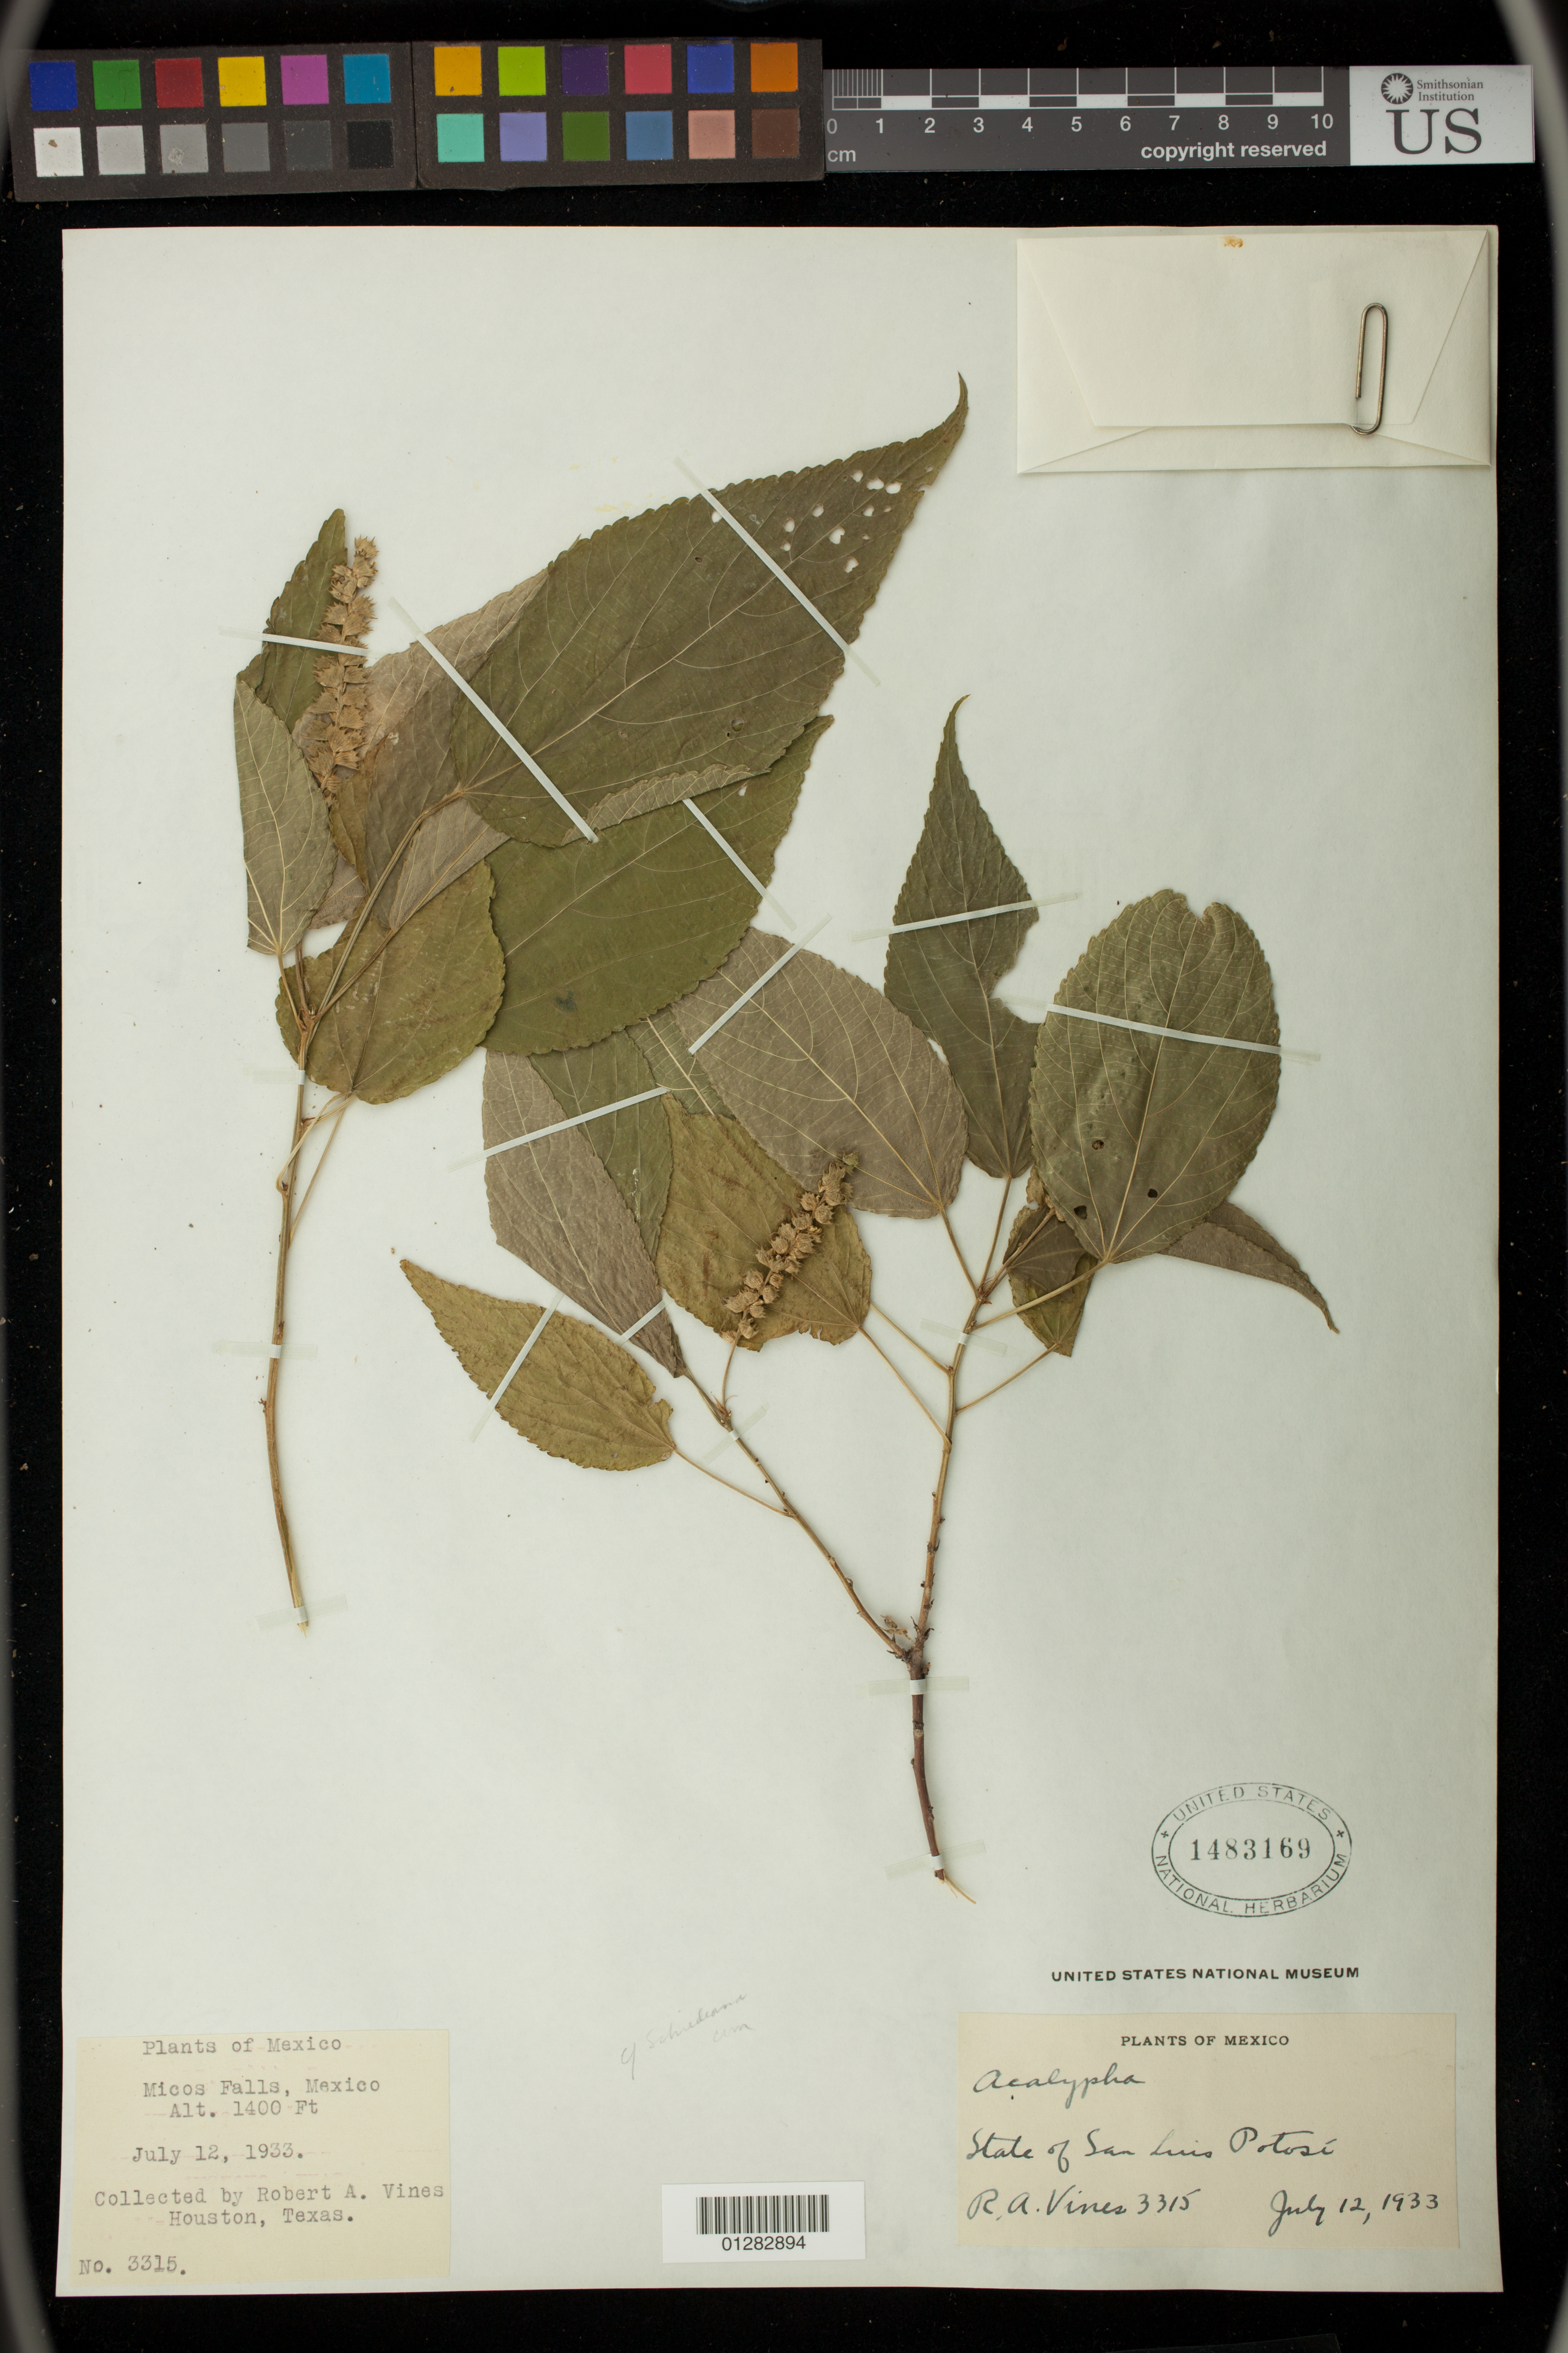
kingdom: Plantae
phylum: Tracheophyta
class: Magnoliopsida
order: Malpighiales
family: Euphorbiaceae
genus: Acalypha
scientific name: Acalypha sp.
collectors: R. Vines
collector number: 3315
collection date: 1933-07-12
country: Mexico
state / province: San Luis Potosi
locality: Micos Falls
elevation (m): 427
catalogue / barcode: US 1483169